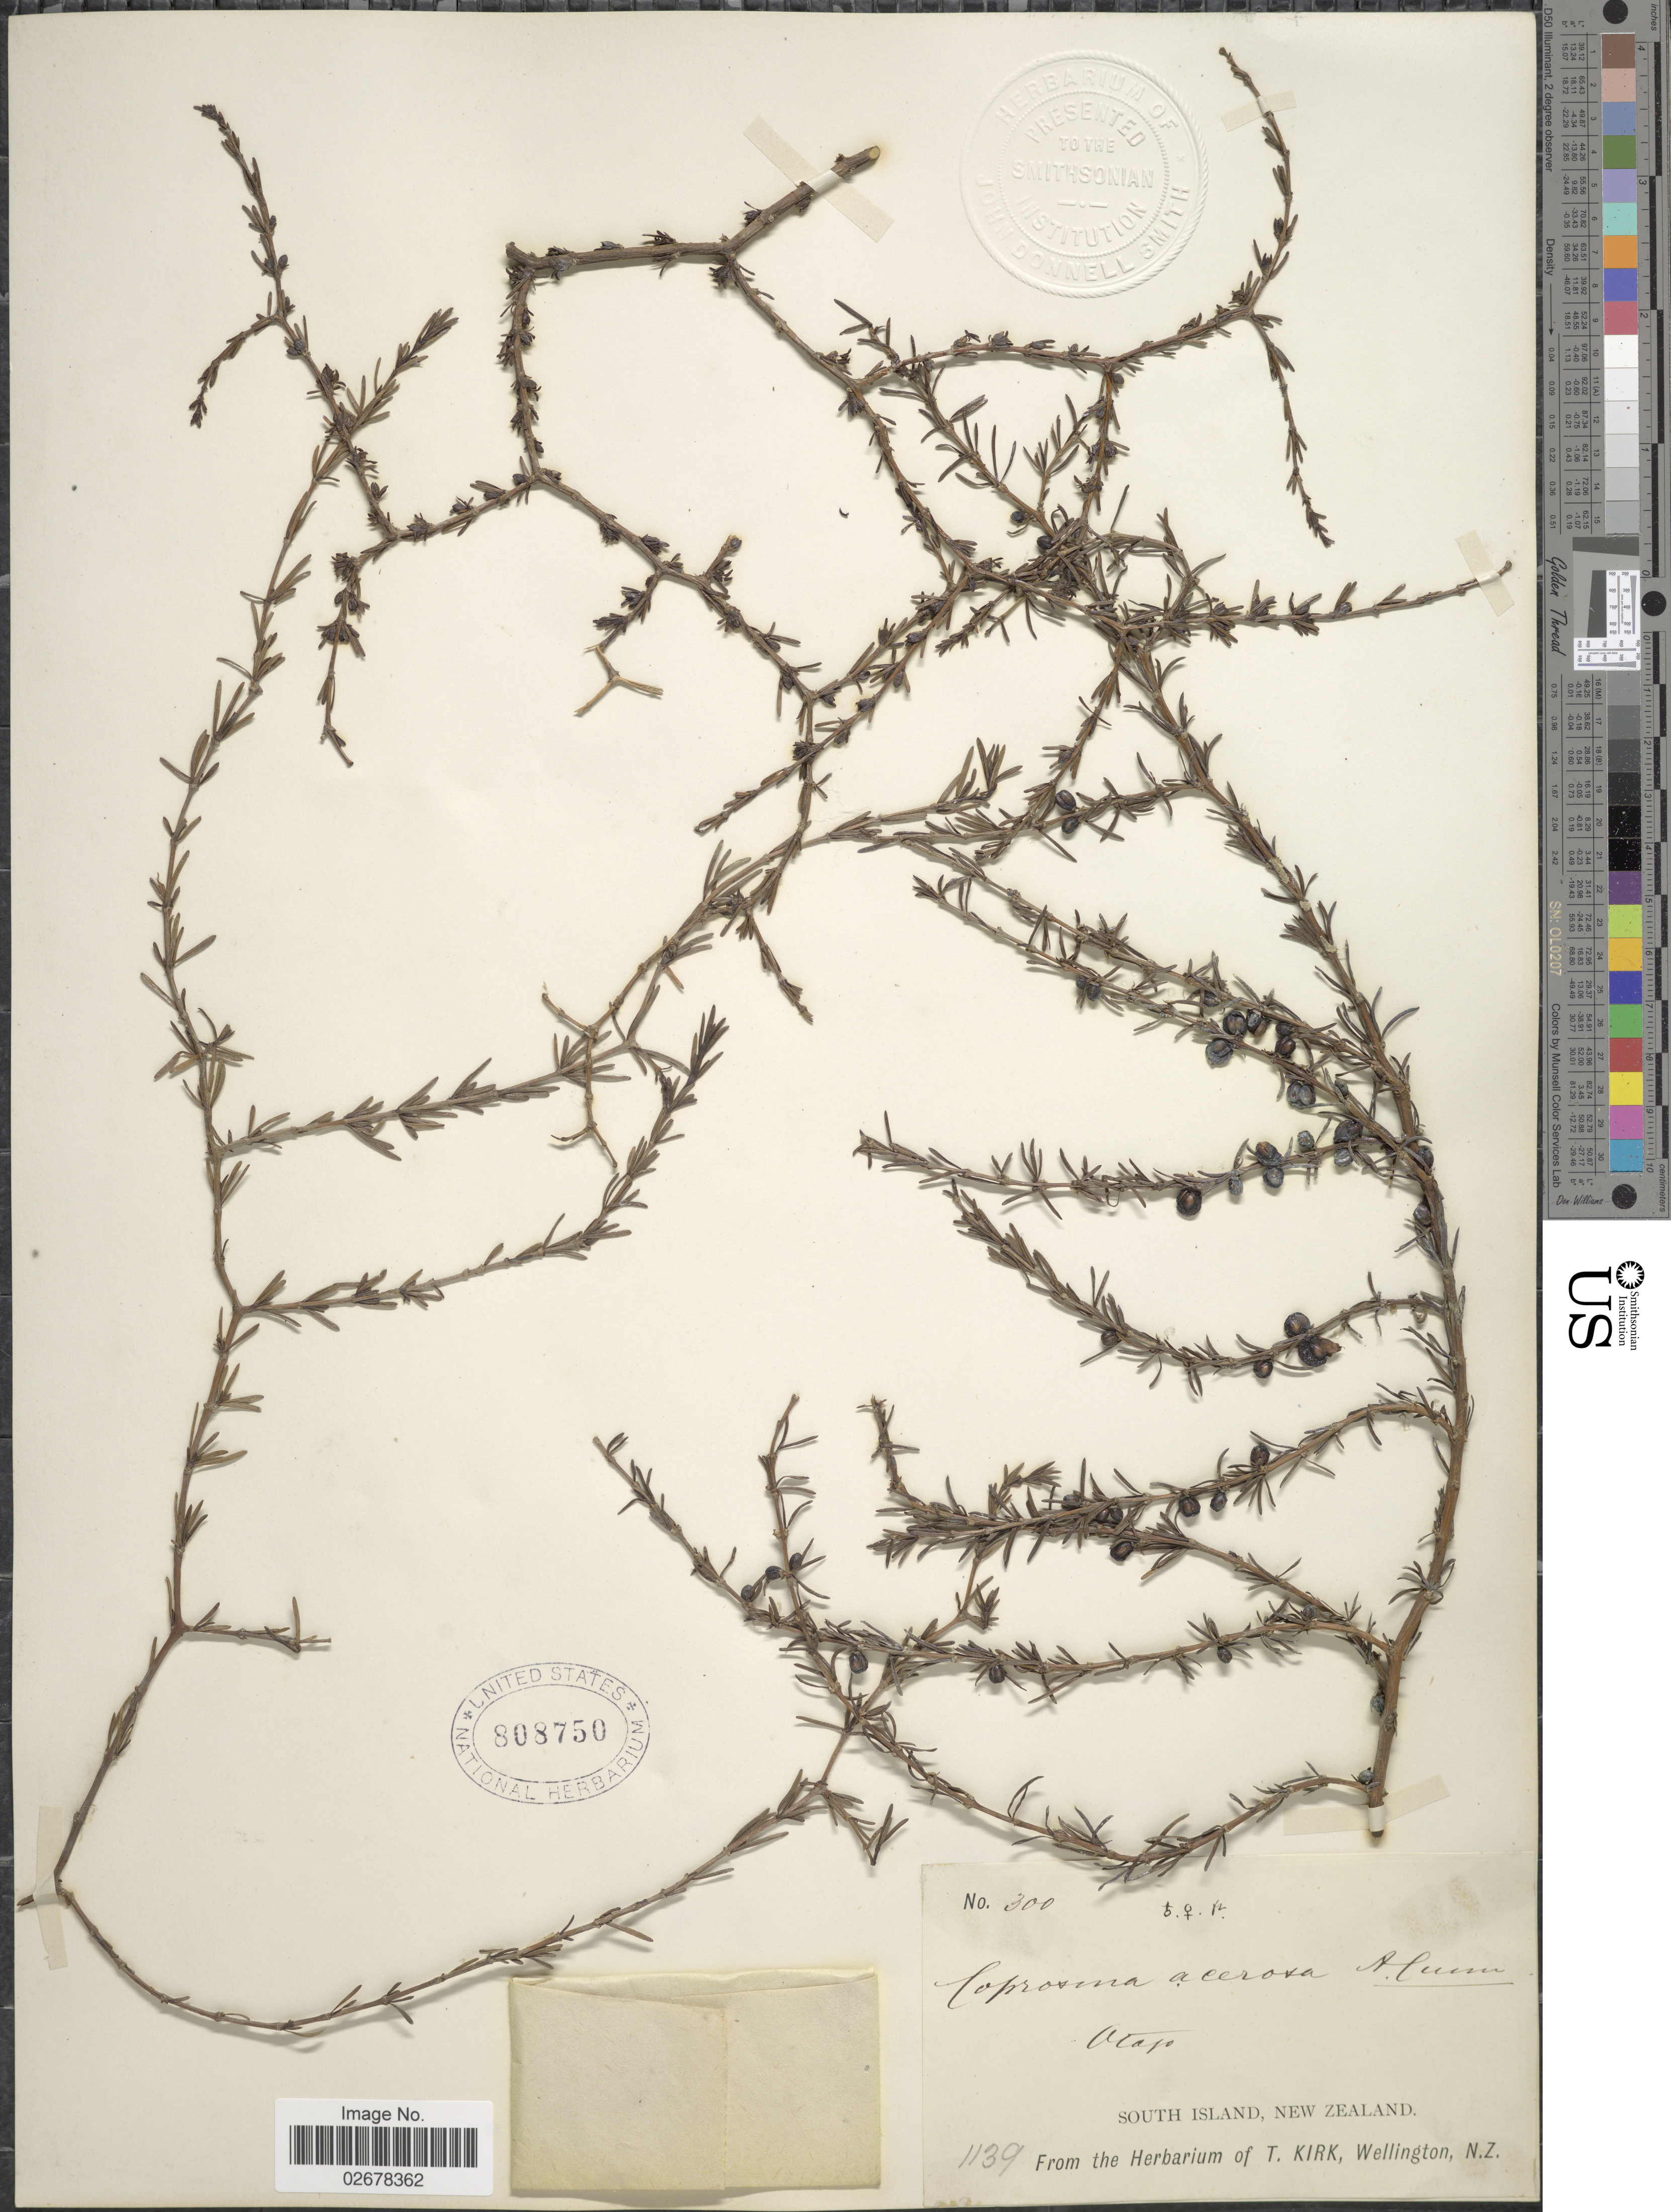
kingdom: Plantae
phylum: Tracheophyta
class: Magnoliopsida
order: Gentianales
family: Rubiaceae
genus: Coprosma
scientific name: Coprosma acerosa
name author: A. Cunn.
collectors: ex herb. T. Kirk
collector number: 1139/300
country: New Zealand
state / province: Otago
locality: South Island.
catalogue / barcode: US 808750